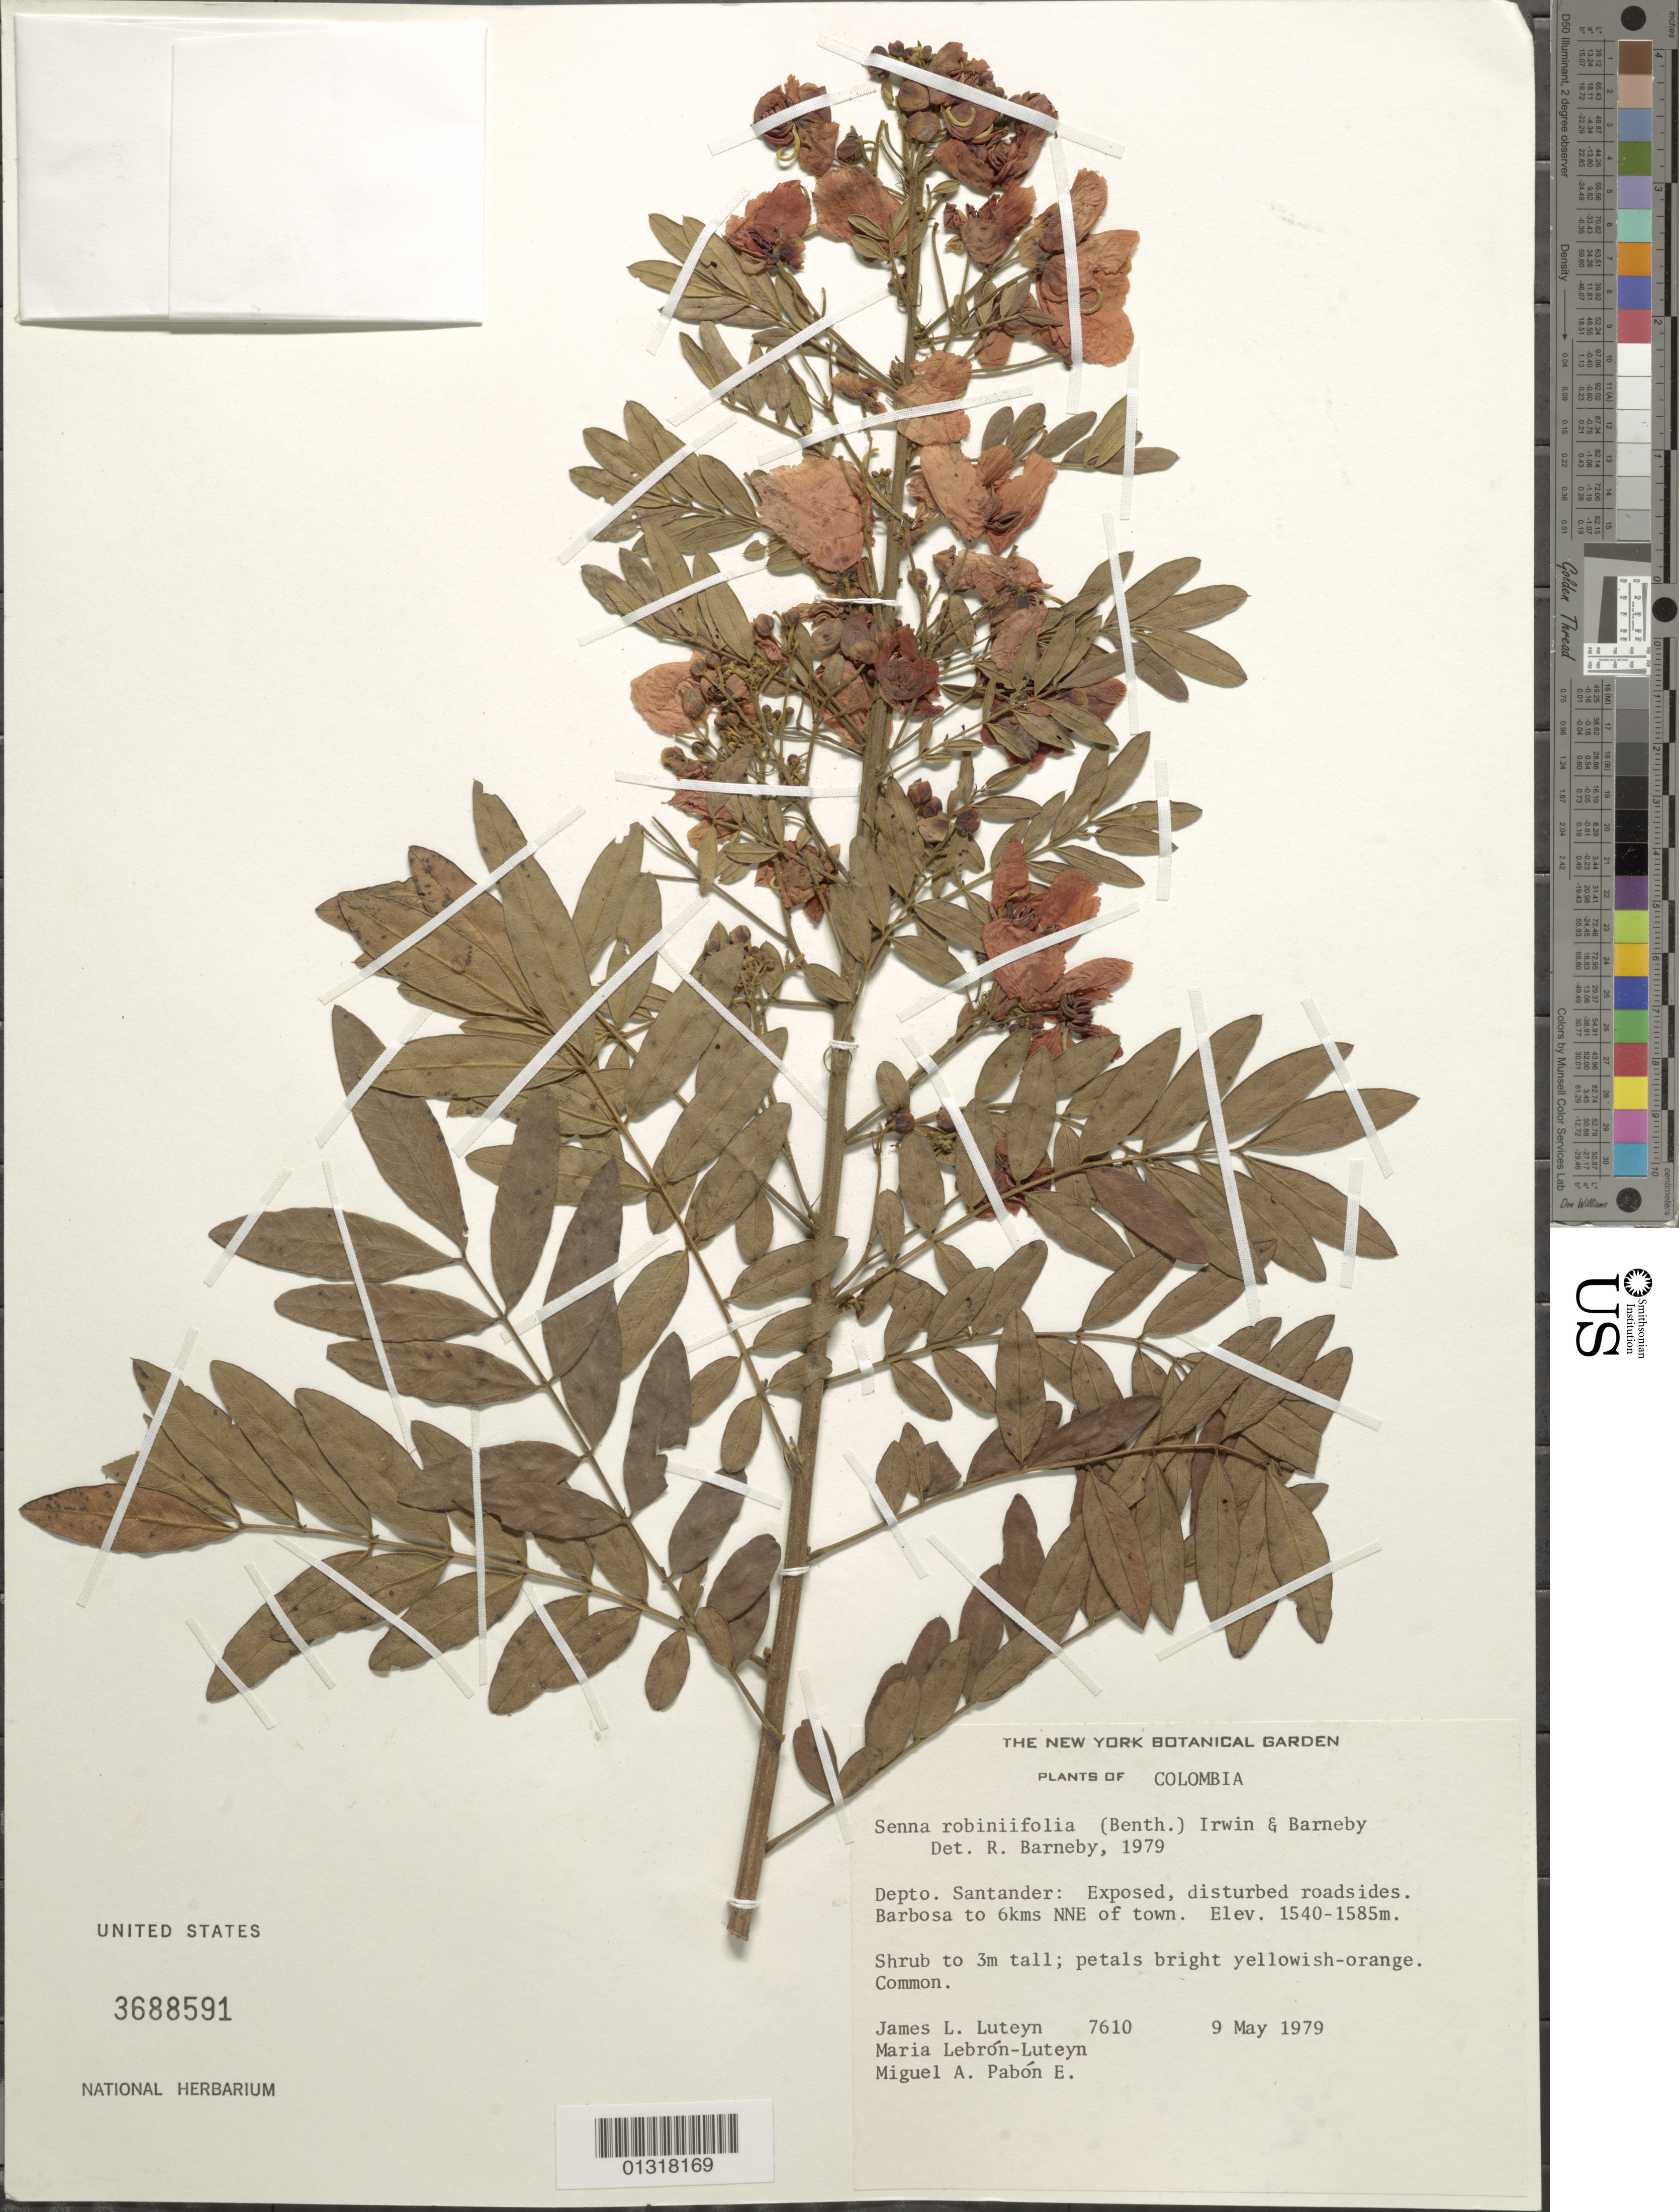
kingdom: Plantae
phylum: Tracheophyta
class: Magnoliopsida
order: Fabales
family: Fabaceae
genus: Senna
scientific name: Senna robiniifolia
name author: (Benth.) H.S. Irwin & Barneby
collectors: J. L. Luteyn, M. L. Lebrón-Luteyn & M. A. Pabon E.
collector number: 7610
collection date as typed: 09 May 1979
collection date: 1979-05-09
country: Colombia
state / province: Santander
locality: Barbosa to 6 km NNE of town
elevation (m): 1540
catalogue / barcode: US 3688591